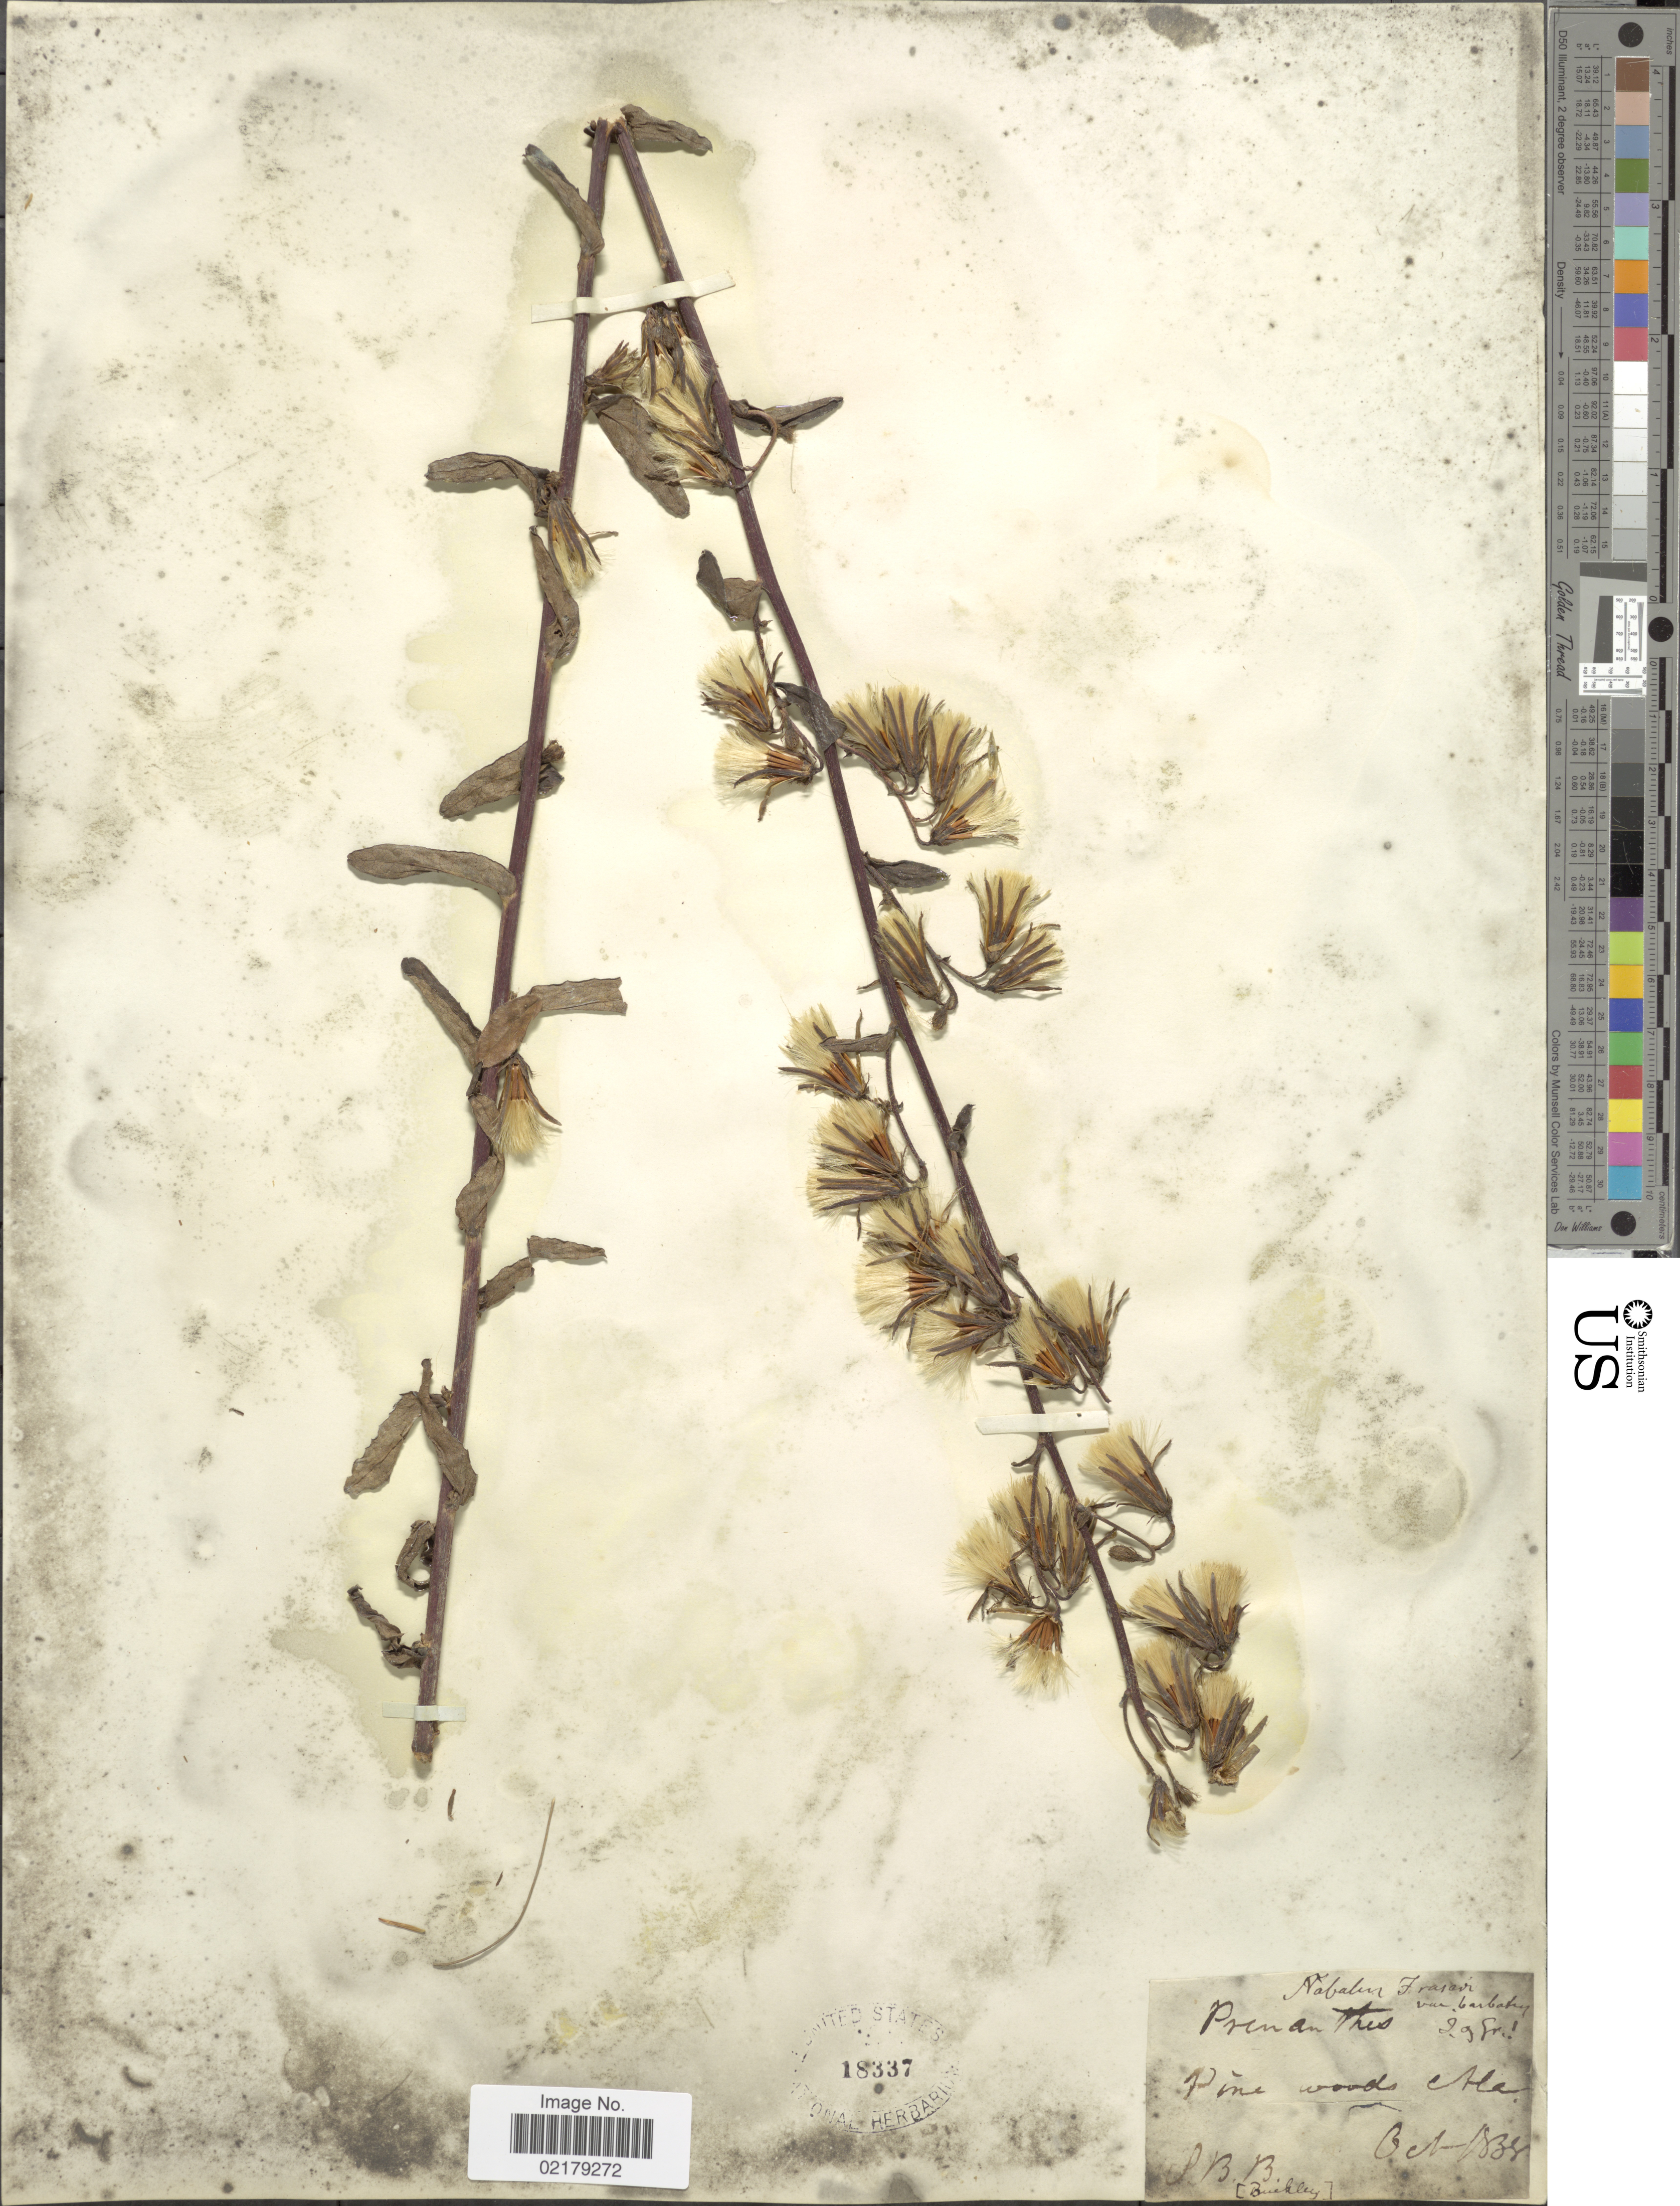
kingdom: Plantae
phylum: Tracheophyta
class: Magnoliopsida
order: Asterales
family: Asteraceae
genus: Nabalus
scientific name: Nabalus serpentarius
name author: (Pursh) Hook.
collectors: J. B. Bailey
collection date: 1838-10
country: United States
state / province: Alabama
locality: Pine woods Ala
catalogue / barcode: US 18337